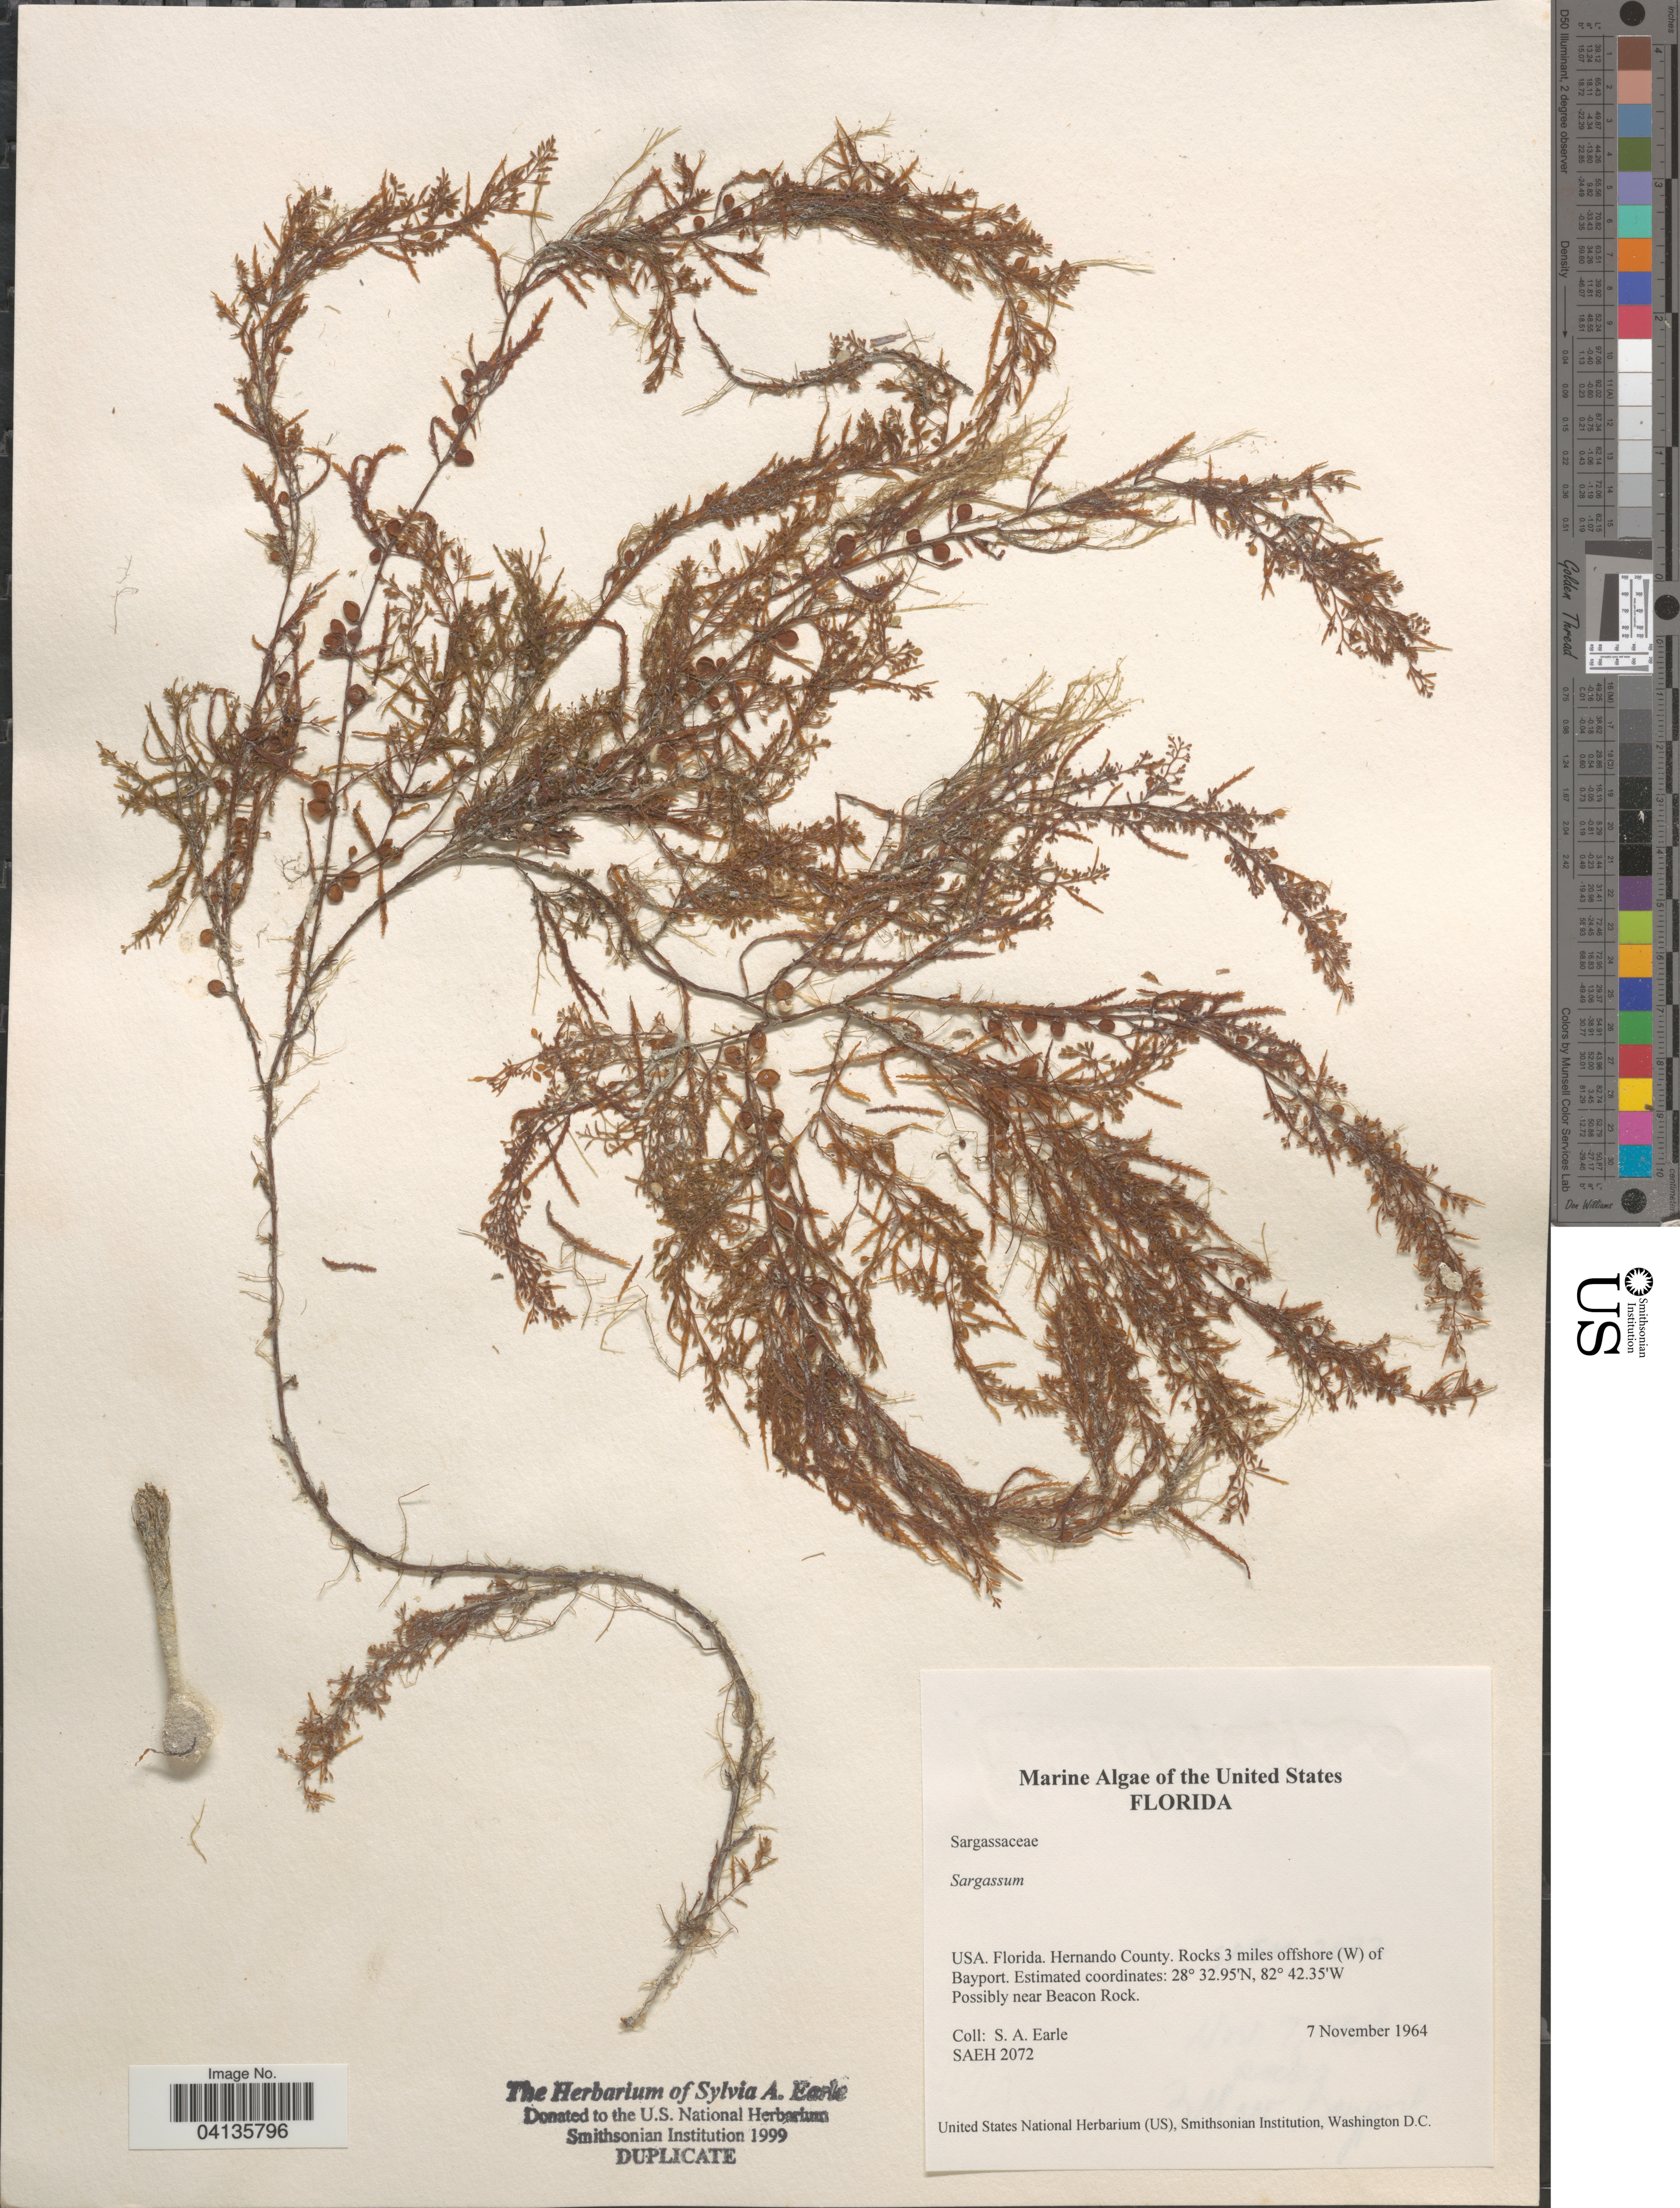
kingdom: Chromista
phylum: Ochrophyta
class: Phaeophyceae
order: Fucales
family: Sargassaceae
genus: Sargassum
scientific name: Sargassum sp.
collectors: S. A. Earle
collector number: SAEH 2072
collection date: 1964-11-07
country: United States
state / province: Florida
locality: Hernando County. Rocks 3 miles offshore (W) of Bayport.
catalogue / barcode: US 238652